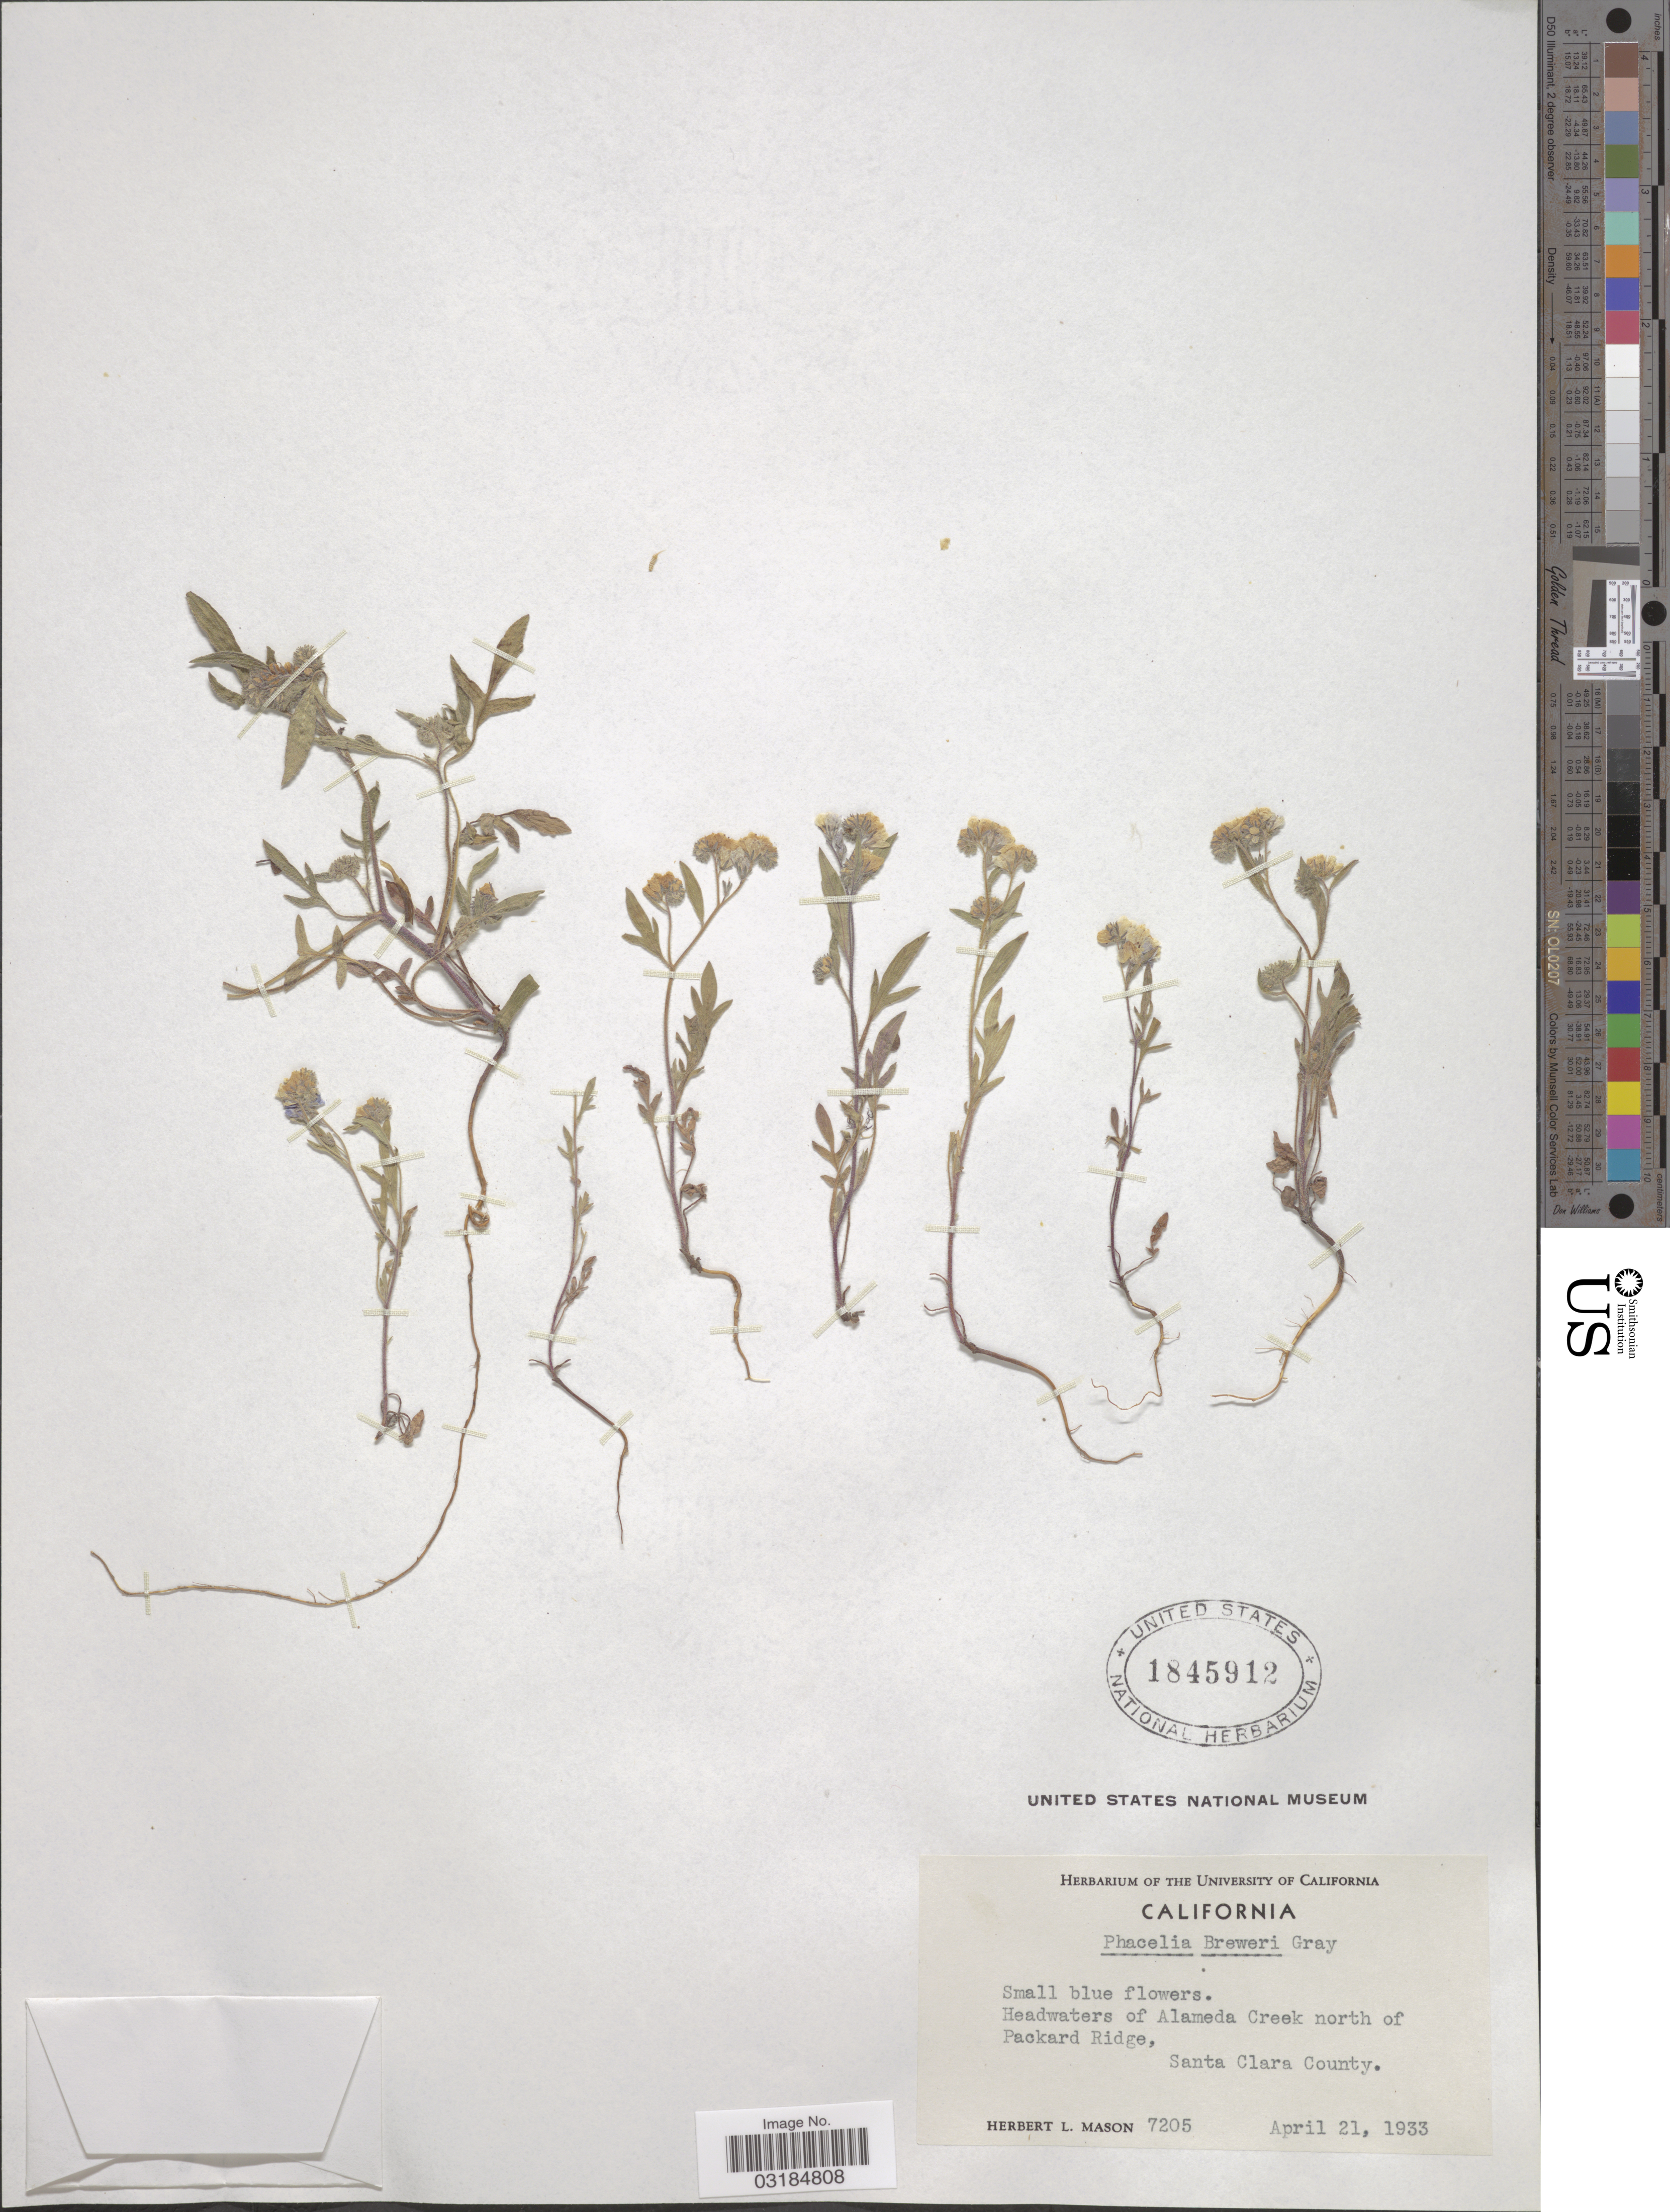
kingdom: Plantae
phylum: Tracheophyta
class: Magnoliopsida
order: Boraginales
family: Hydrophyllaceae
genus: Phacelia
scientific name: Phacelia breweri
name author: A. Gray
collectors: H. L. Mason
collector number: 7205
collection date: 1933-04-21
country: United States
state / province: California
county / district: Santa Clara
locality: Headwaters of Alameda Creek north of Packard Ridge, Santa Clara County.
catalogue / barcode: US 1845912